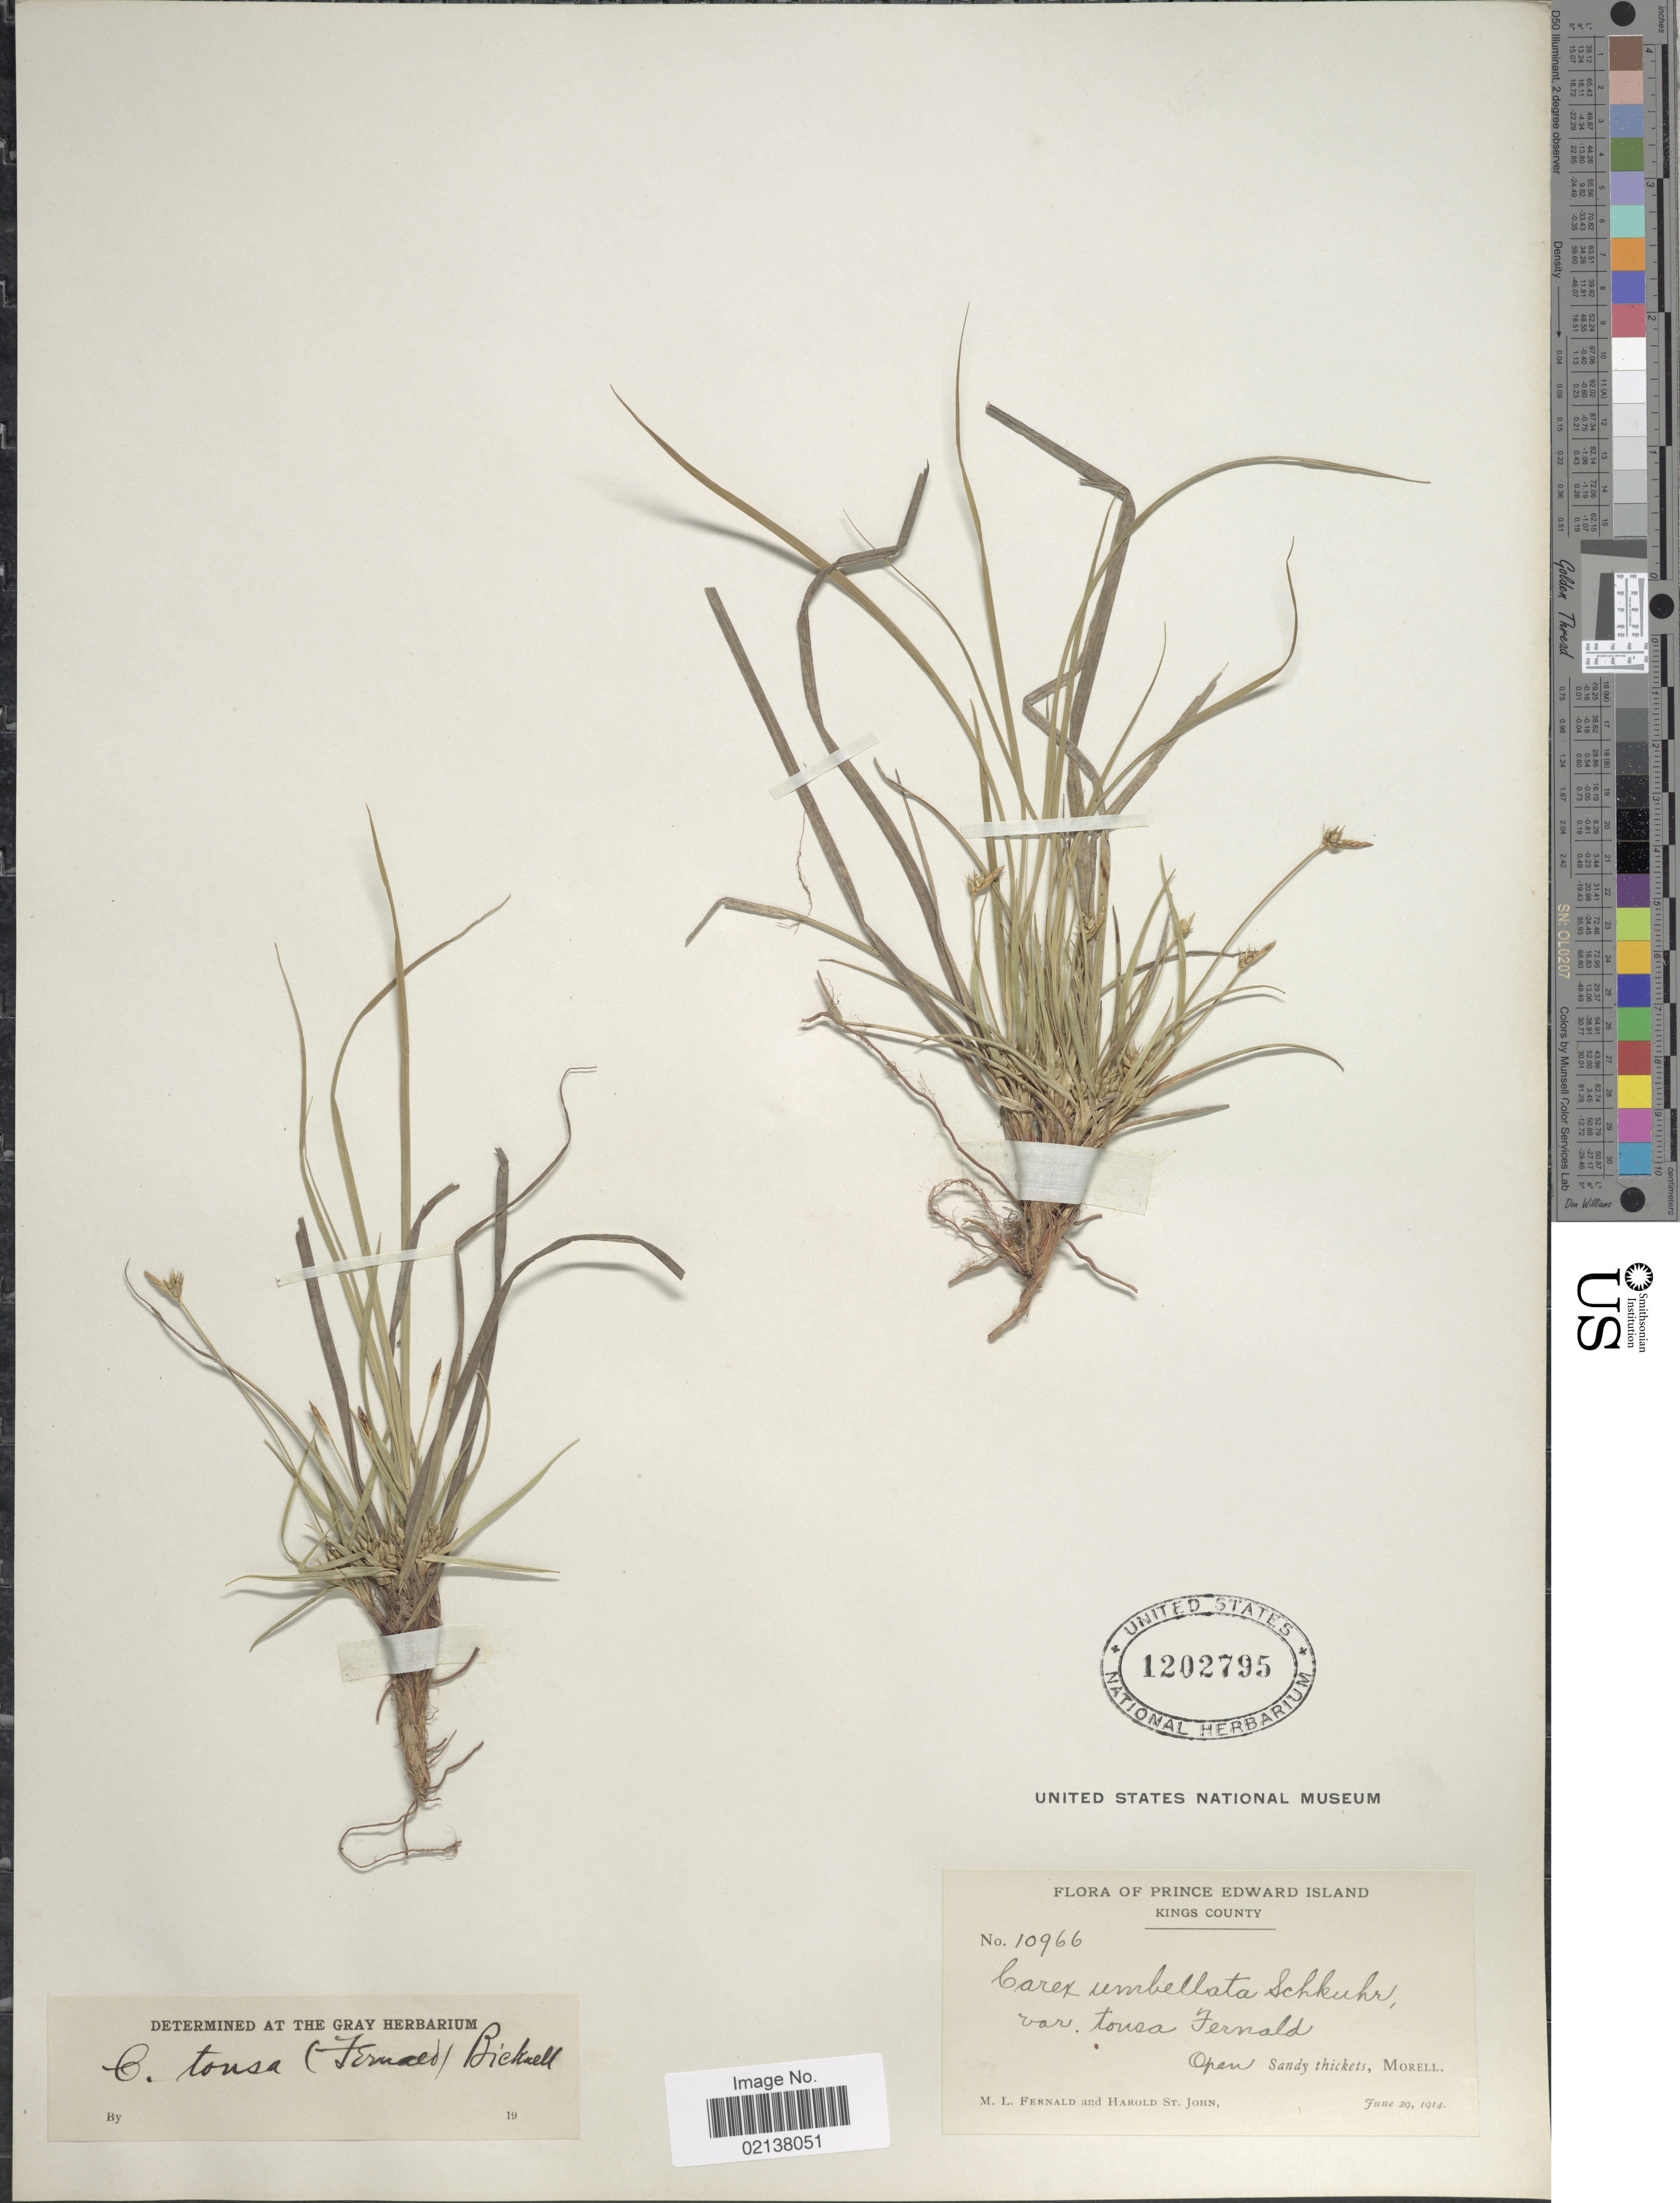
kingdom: Plantae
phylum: Tracheophyta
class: Liliopsida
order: Poales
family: Cyperaceae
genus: Carex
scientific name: Carex umbellata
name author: Schkuhr ex Willd.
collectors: M. L. Fernald & H. St. John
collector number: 10966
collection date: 1914-06-29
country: Canada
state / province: Prince Edward Island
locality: Prince Edward Island, Kings County, Open Sandy Thickets, Morell.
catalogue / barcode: US 1202795